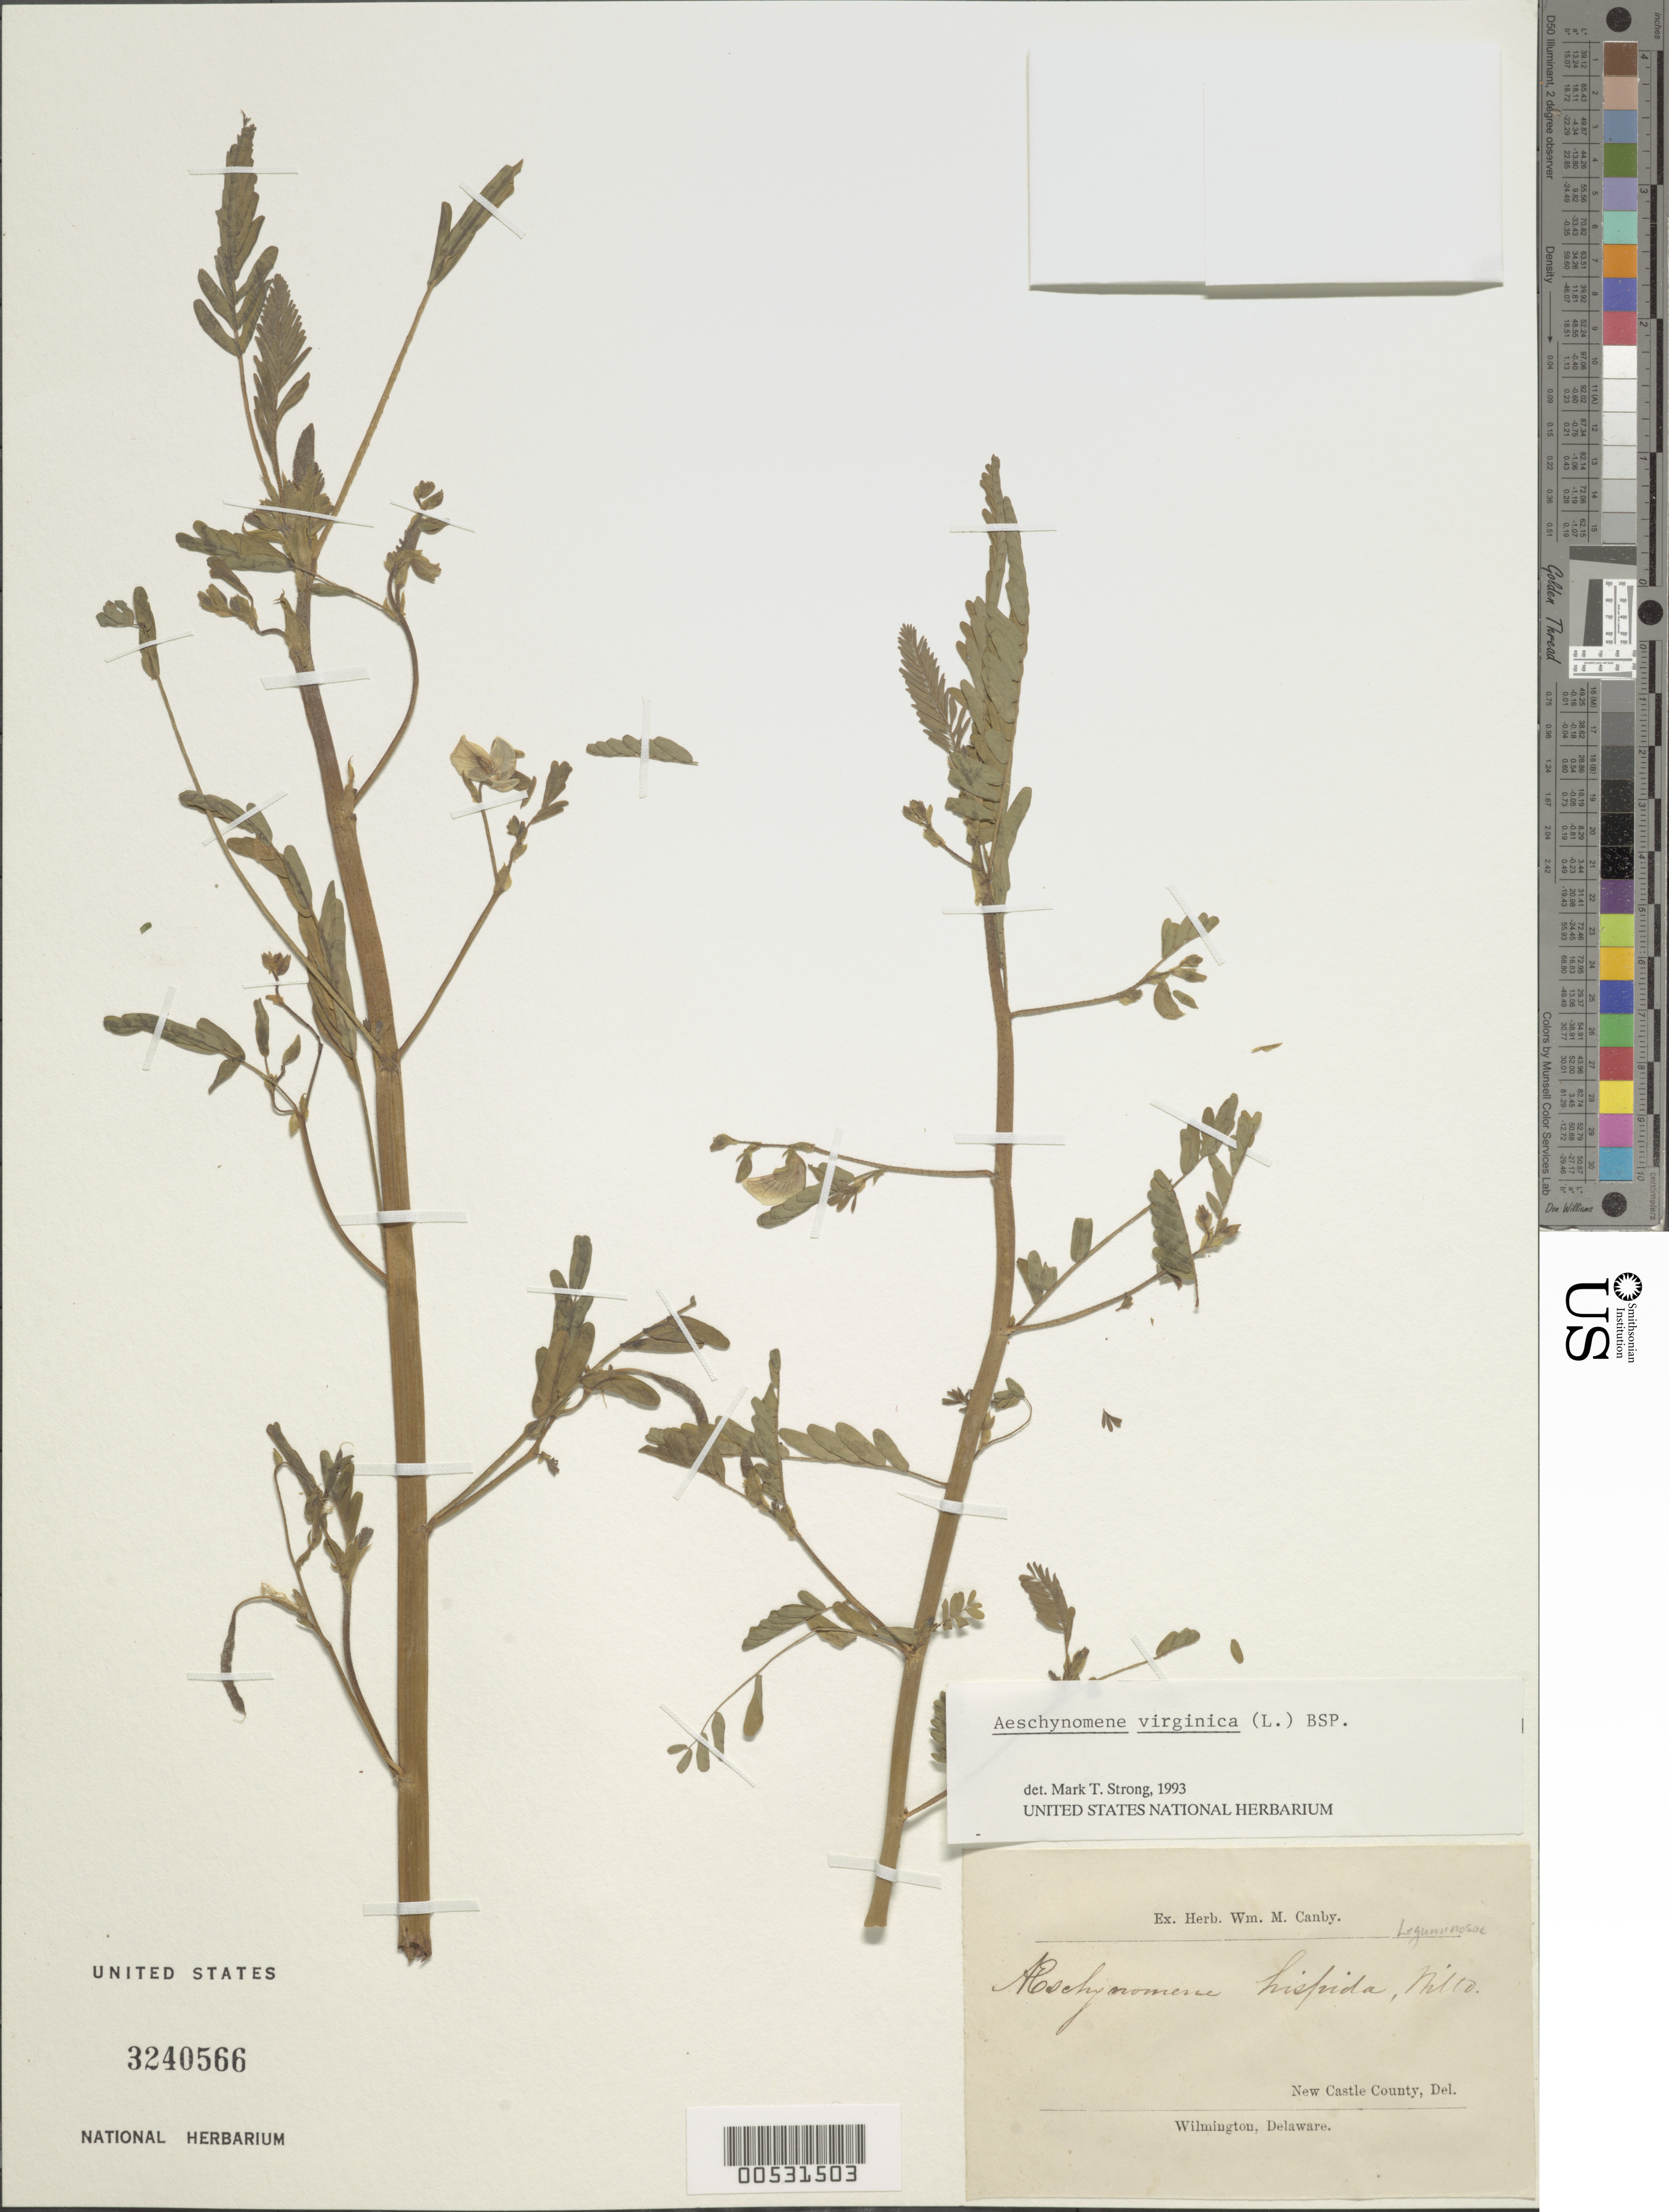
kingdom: Plantae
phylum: Tracheophyta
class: Magnoliopsida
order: Fabales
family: Fabaceae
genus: Aeschynomene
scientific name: Aeschynomene virginica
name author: (L.) Britton, Stearns & Poggenb.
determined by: Strong, M. T., (US), Smithsonian Institution - National Museum of Natural History (UNITED STATES)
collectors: ex herb. Canby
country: United States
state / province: Delaware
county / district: New Castle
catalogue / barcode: US 3240566